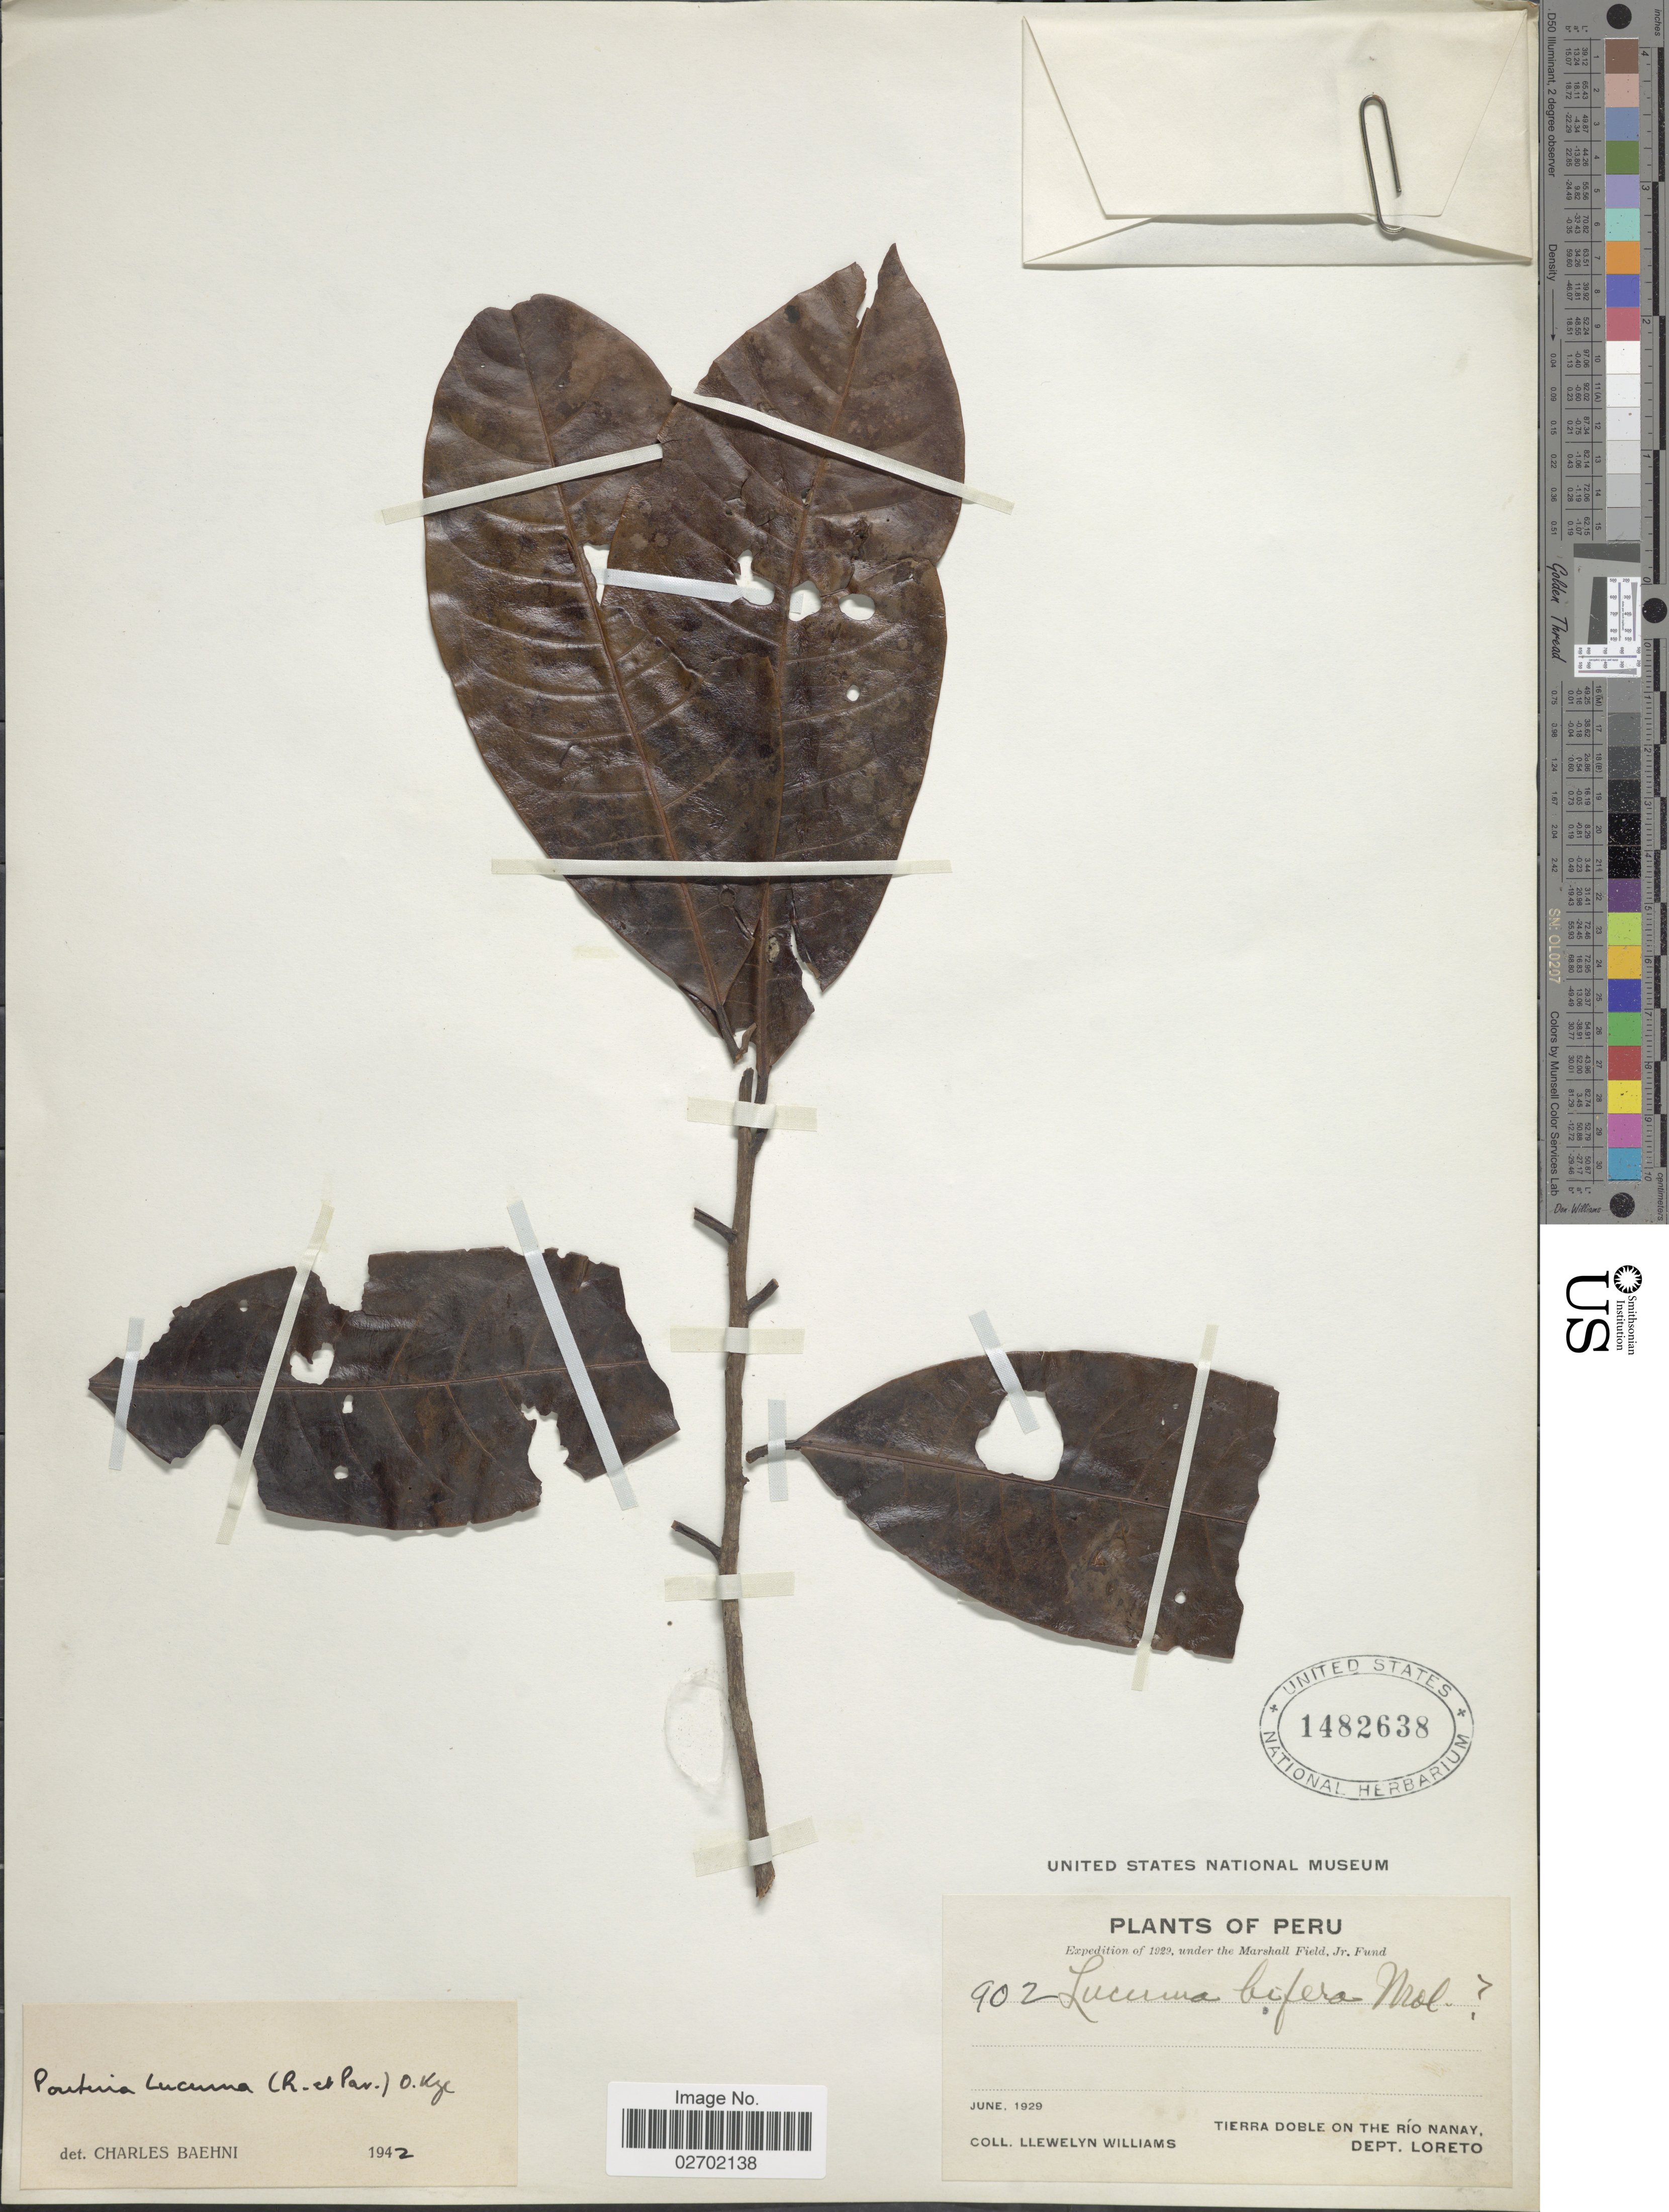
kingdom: Plantae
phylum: Tracheophyta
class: Magnoliopsida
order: Ericales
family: Sapotaceae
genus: Pouteria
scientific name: Pouteria lucuma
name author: (Ruiz & Pav.) Kuntze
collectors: Ll. Williams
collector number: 902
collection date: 1929-06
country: Peru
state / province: Loreto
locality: Tierra Doble on The Río Nanay, Dept. Loreto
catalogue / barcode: US 1482638